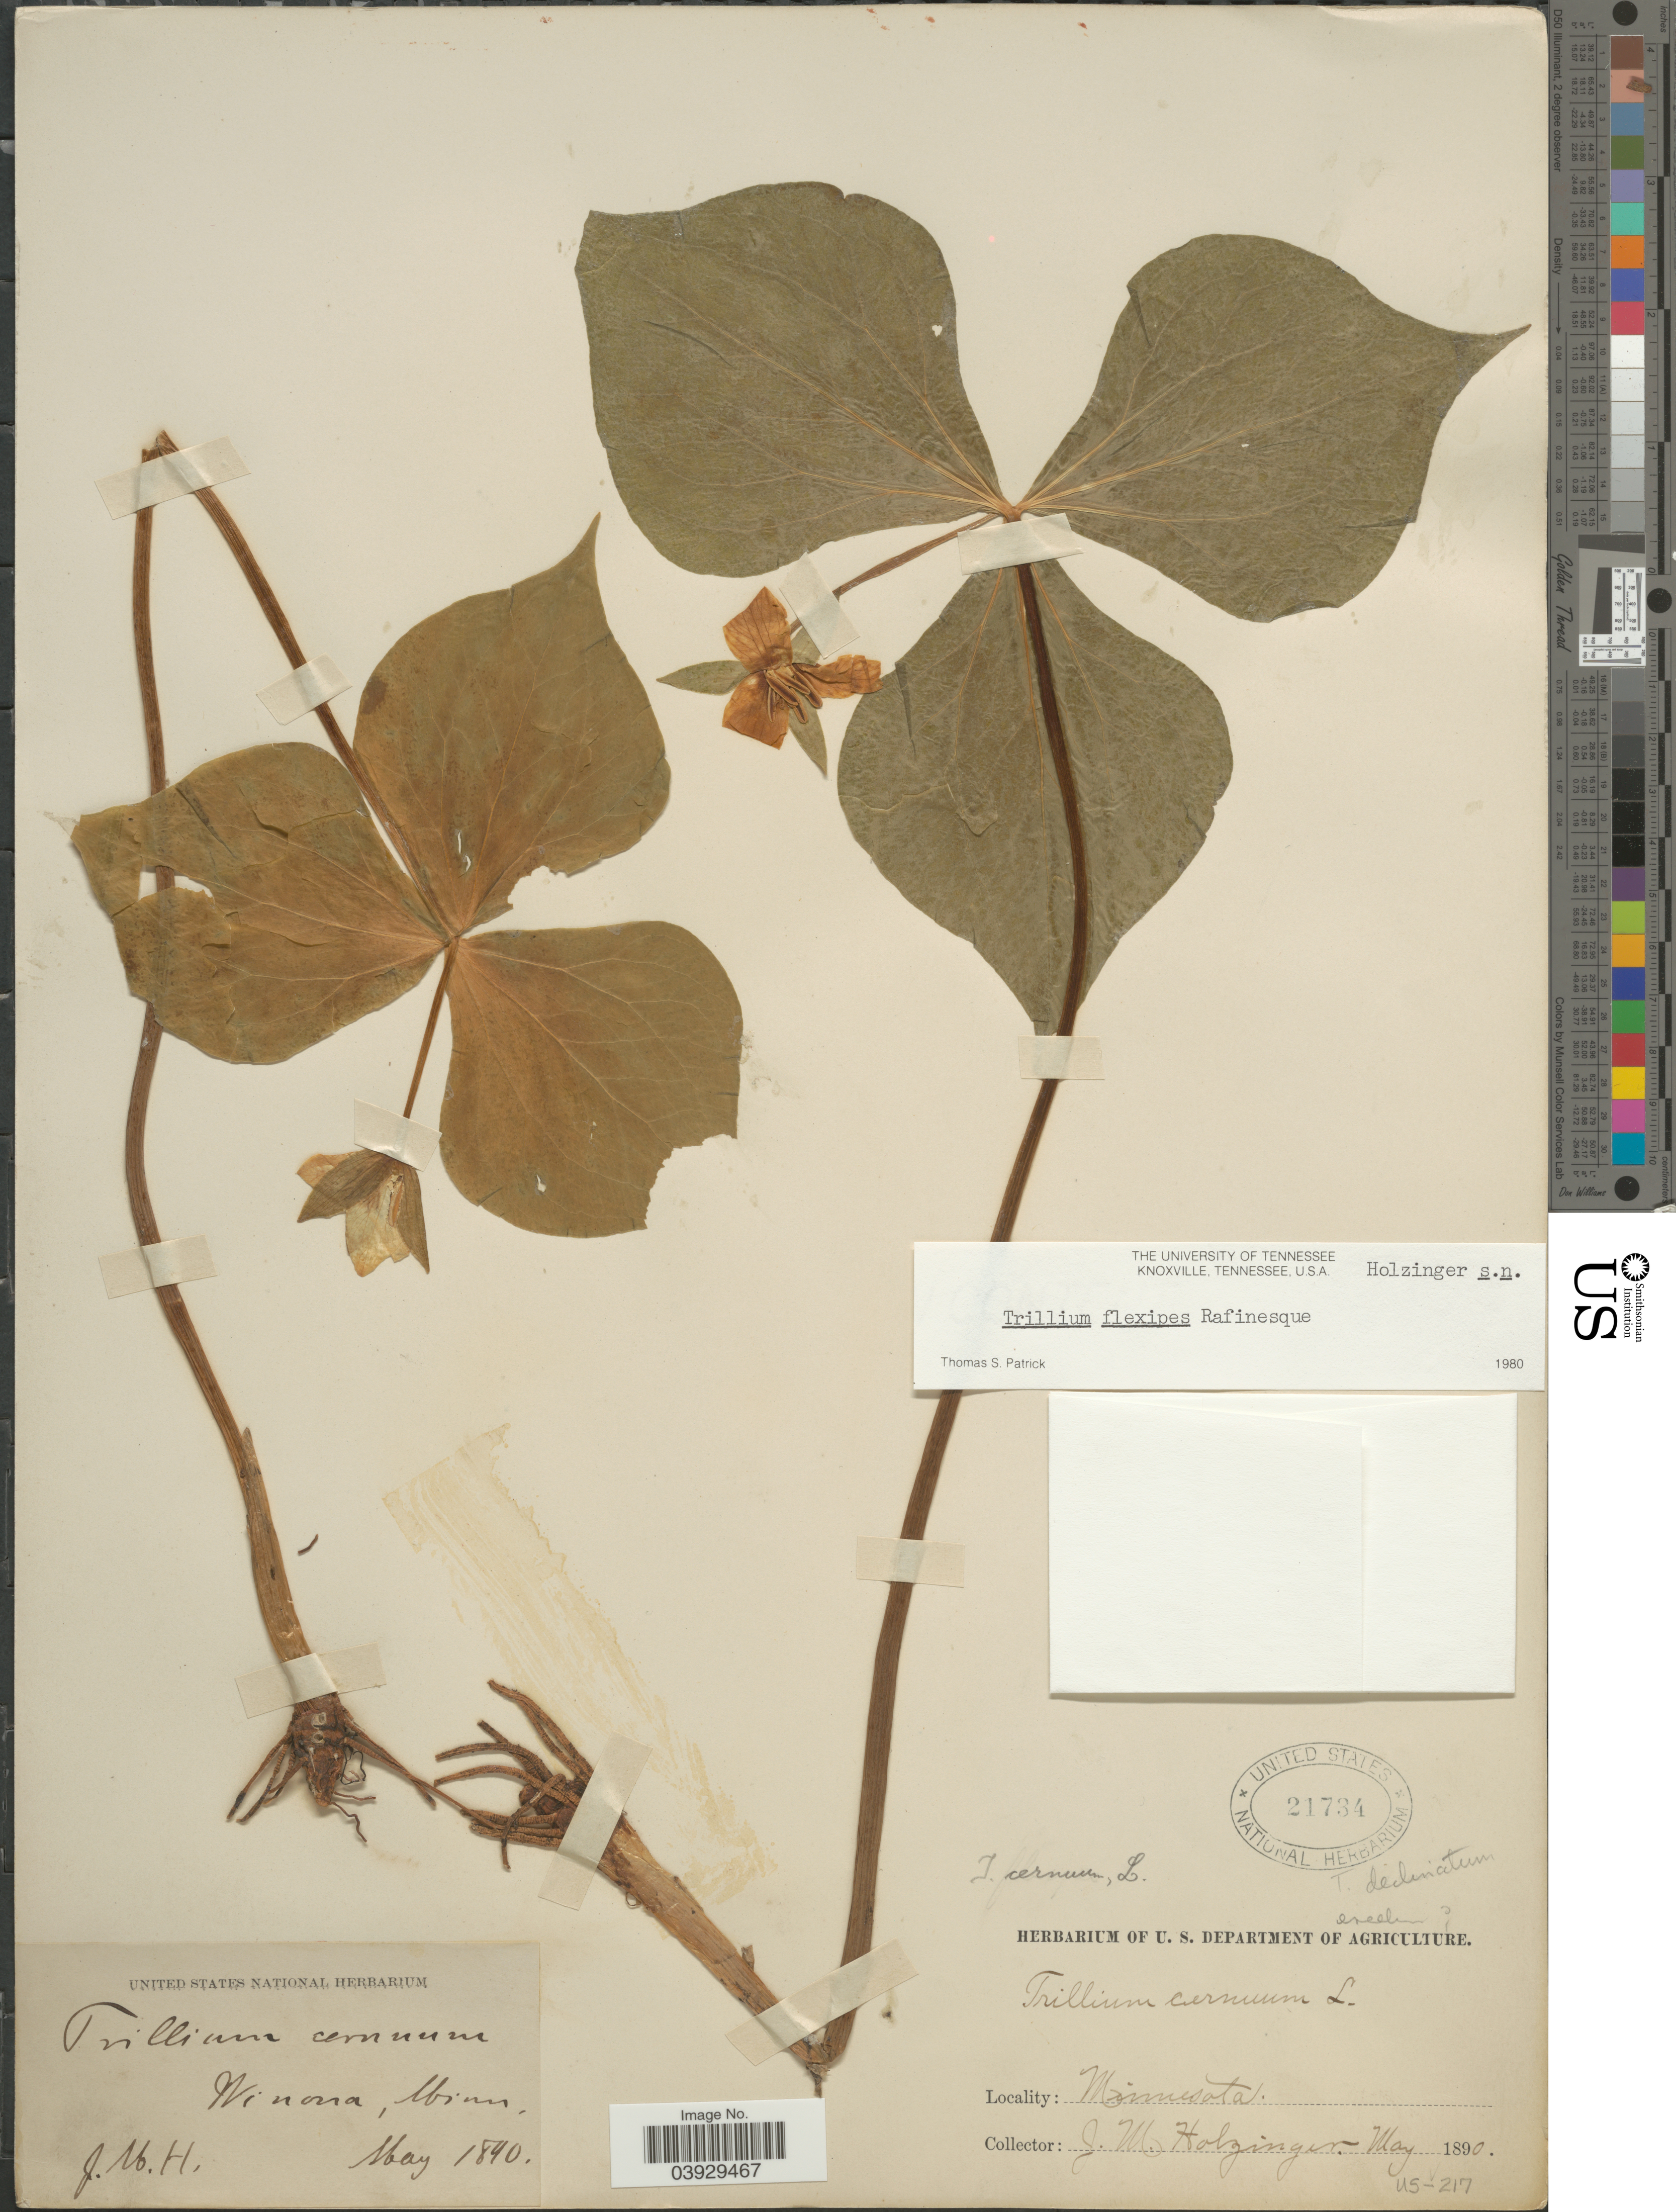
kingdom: Plantae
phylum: Tracheophyta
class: Liliopsida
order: Liliales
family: Melanthiaceae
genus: Trillium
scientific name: Trillium flexipes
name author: Raf.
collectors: J. M. Holzinger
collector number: US-217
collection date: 1890-05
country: United States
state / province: Minnesota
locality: Winona.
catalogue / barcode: US 21734